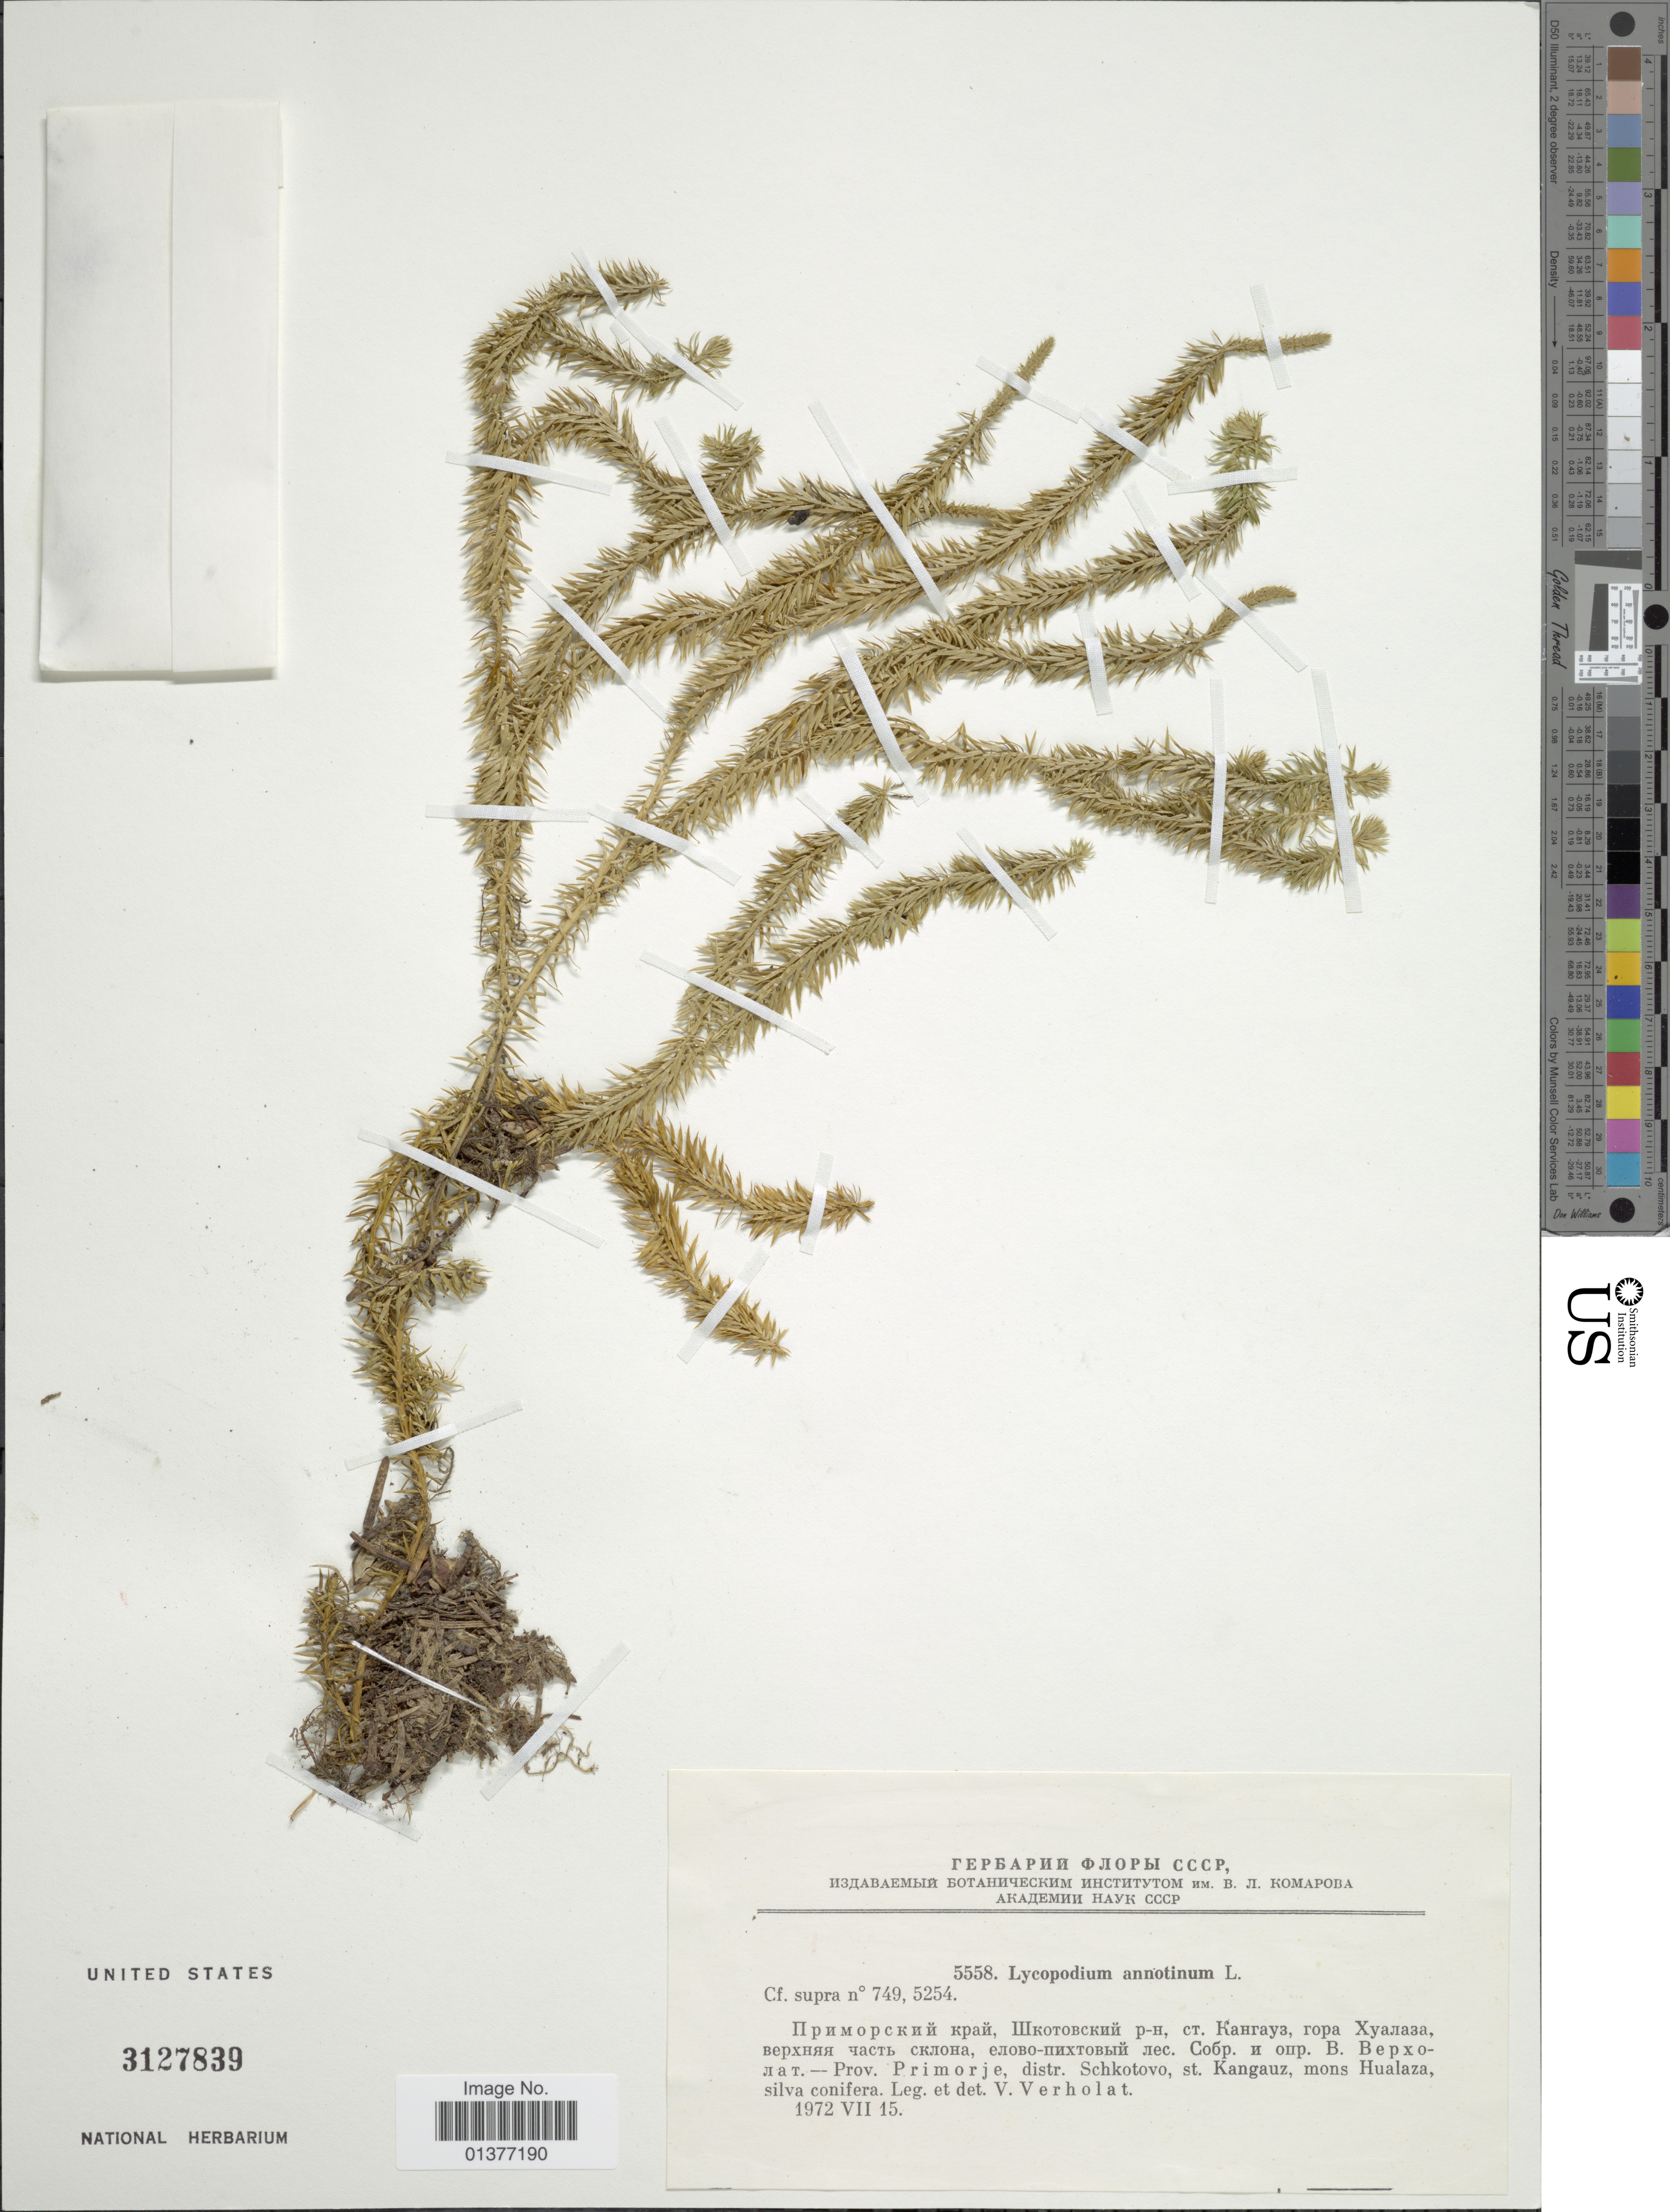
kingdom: Plantae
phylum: Tracheophyta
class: Lycopodiopsida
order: Lycopodiales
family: Lycopodiaceae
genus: Spinulum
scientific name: Spinulum annotinum subsp. annotinum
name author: (L.) A. Haines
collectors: V. Verholat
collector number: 5558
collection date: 1972-07-15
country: Russian Federation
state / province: Primorsky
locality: Distr. Schkotovo, st. Kangauz, mons Hualaza, silva conifera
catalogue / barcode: US 3127839